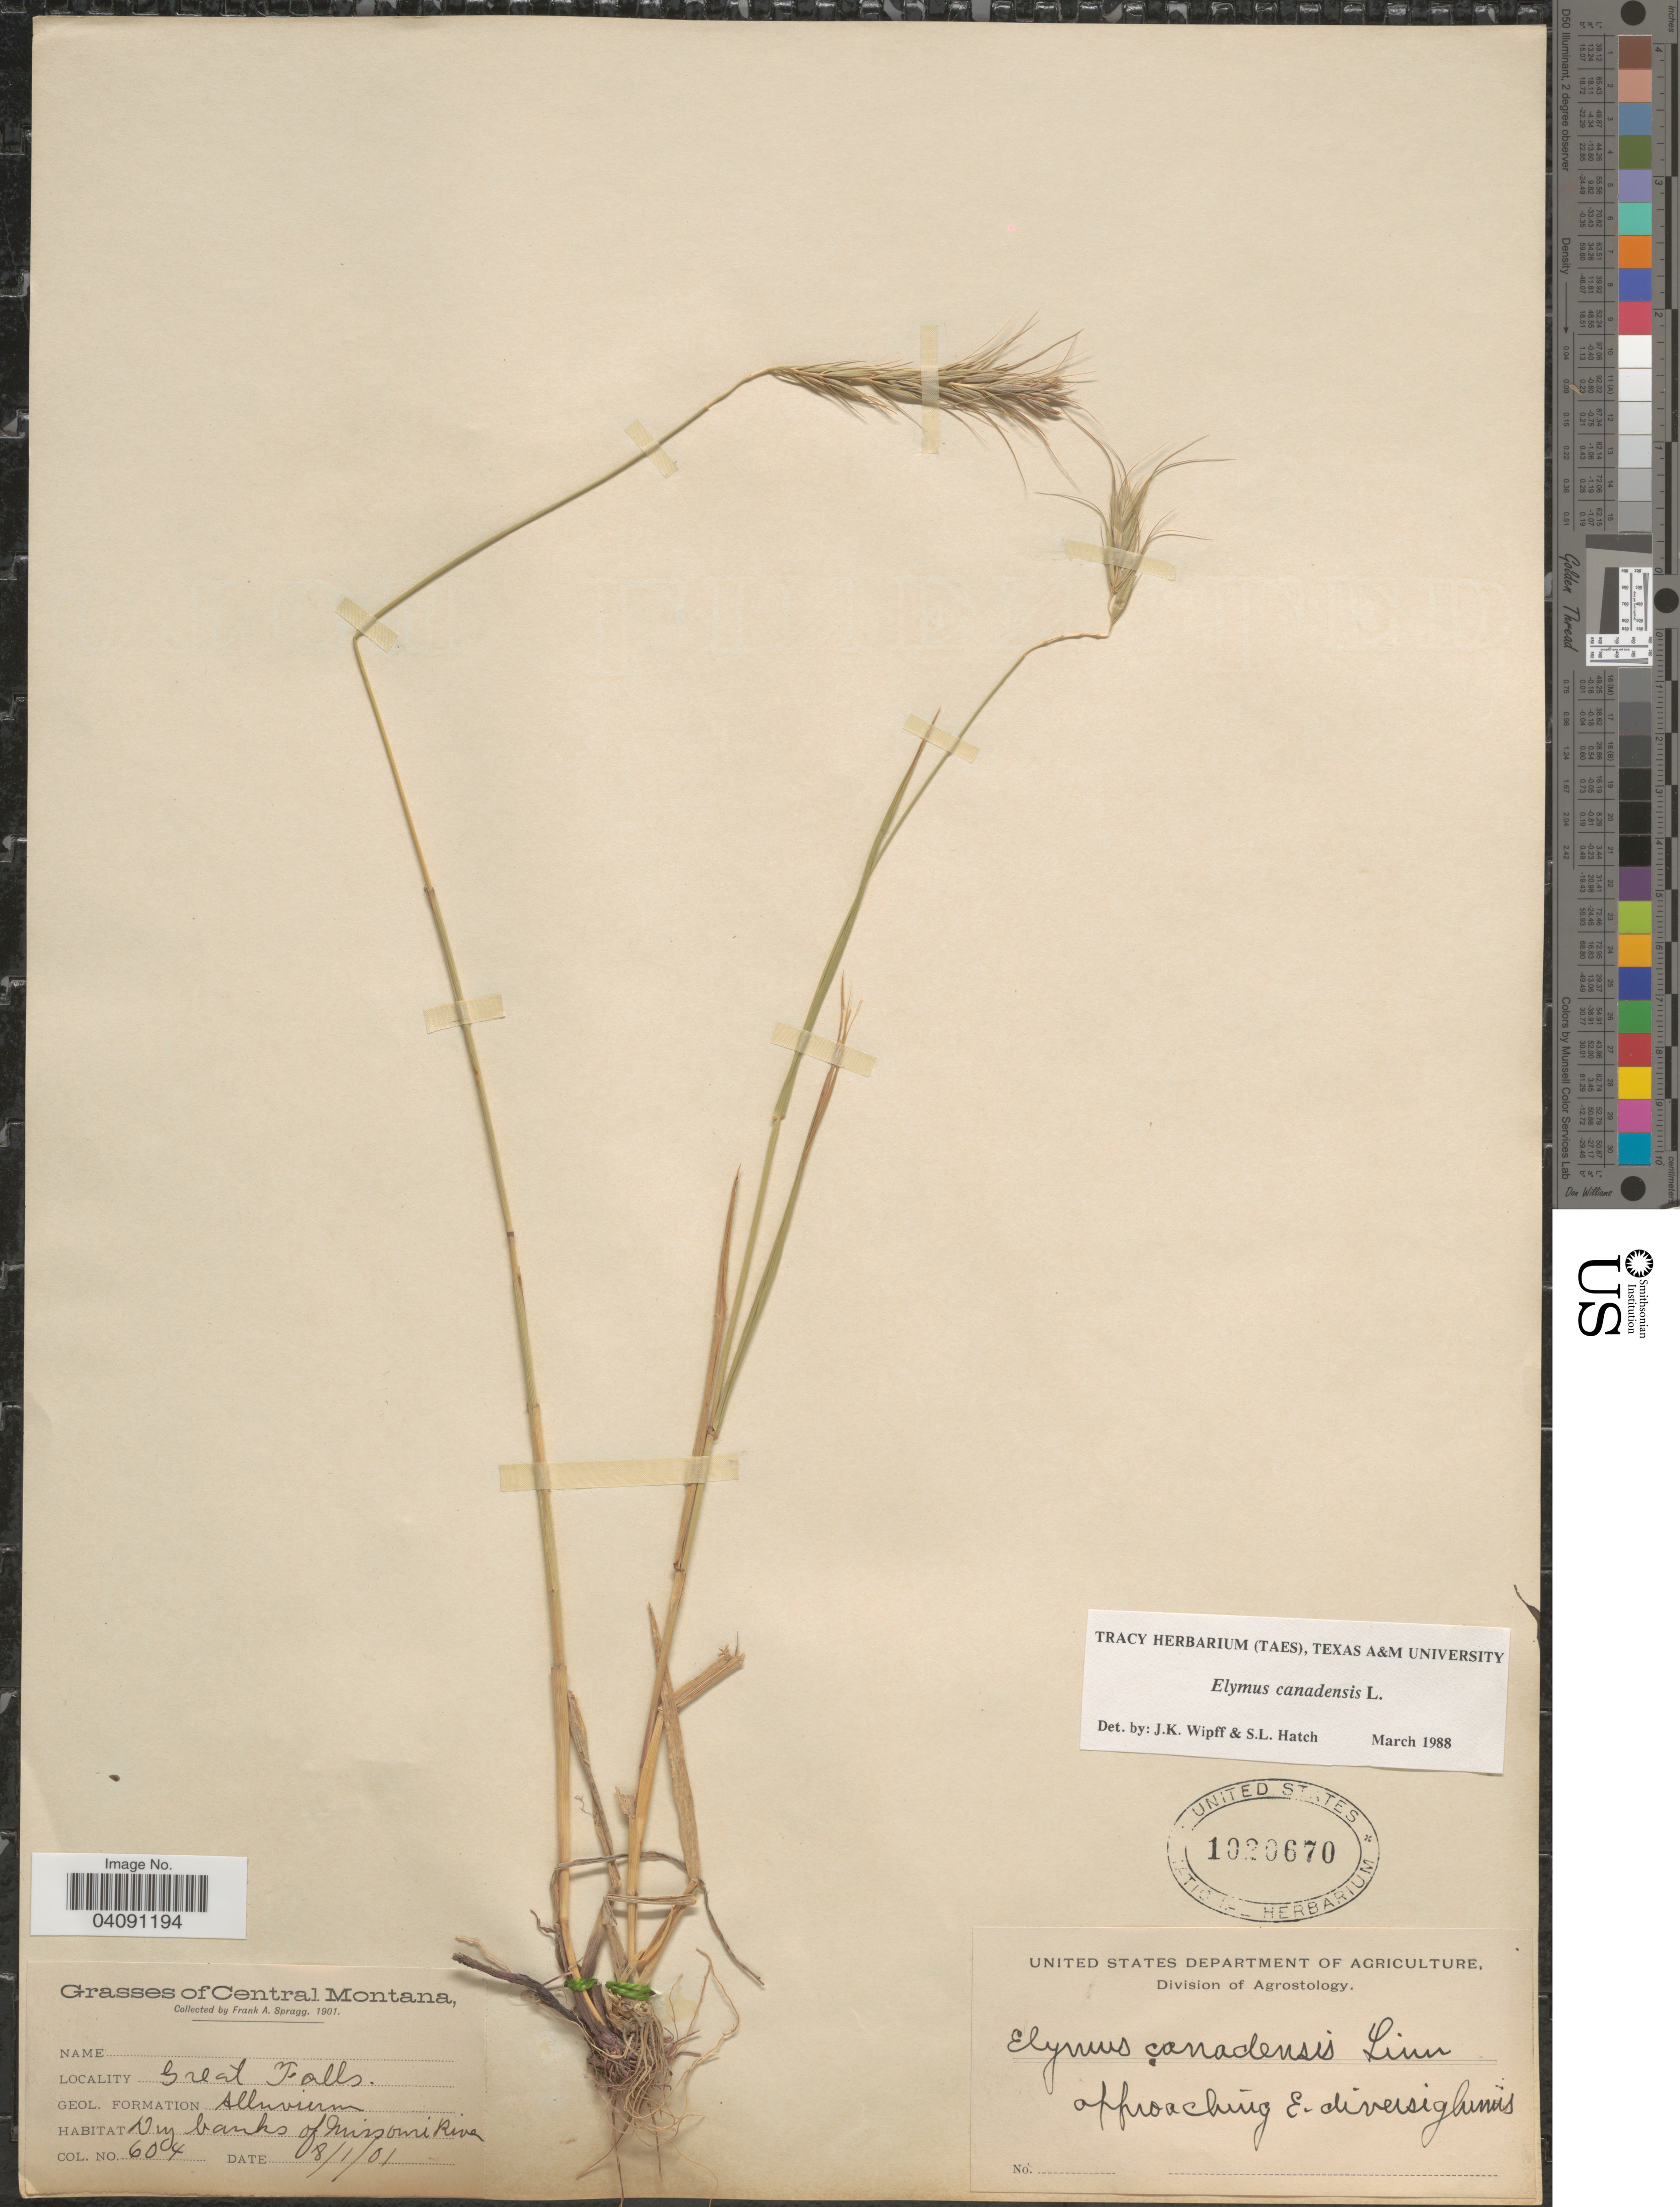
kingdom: Plantae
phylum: Tracheophyta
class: Liliopsida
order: Poales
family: Poaceae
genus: Elymus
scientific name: Elymus canadensis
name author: L.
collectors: F. Spragg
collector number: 604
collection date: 1901-08-01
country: United States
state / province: Montana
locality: Central Montana. Great Falls. Dry banks of Missouri River.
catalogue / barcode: US 1020670